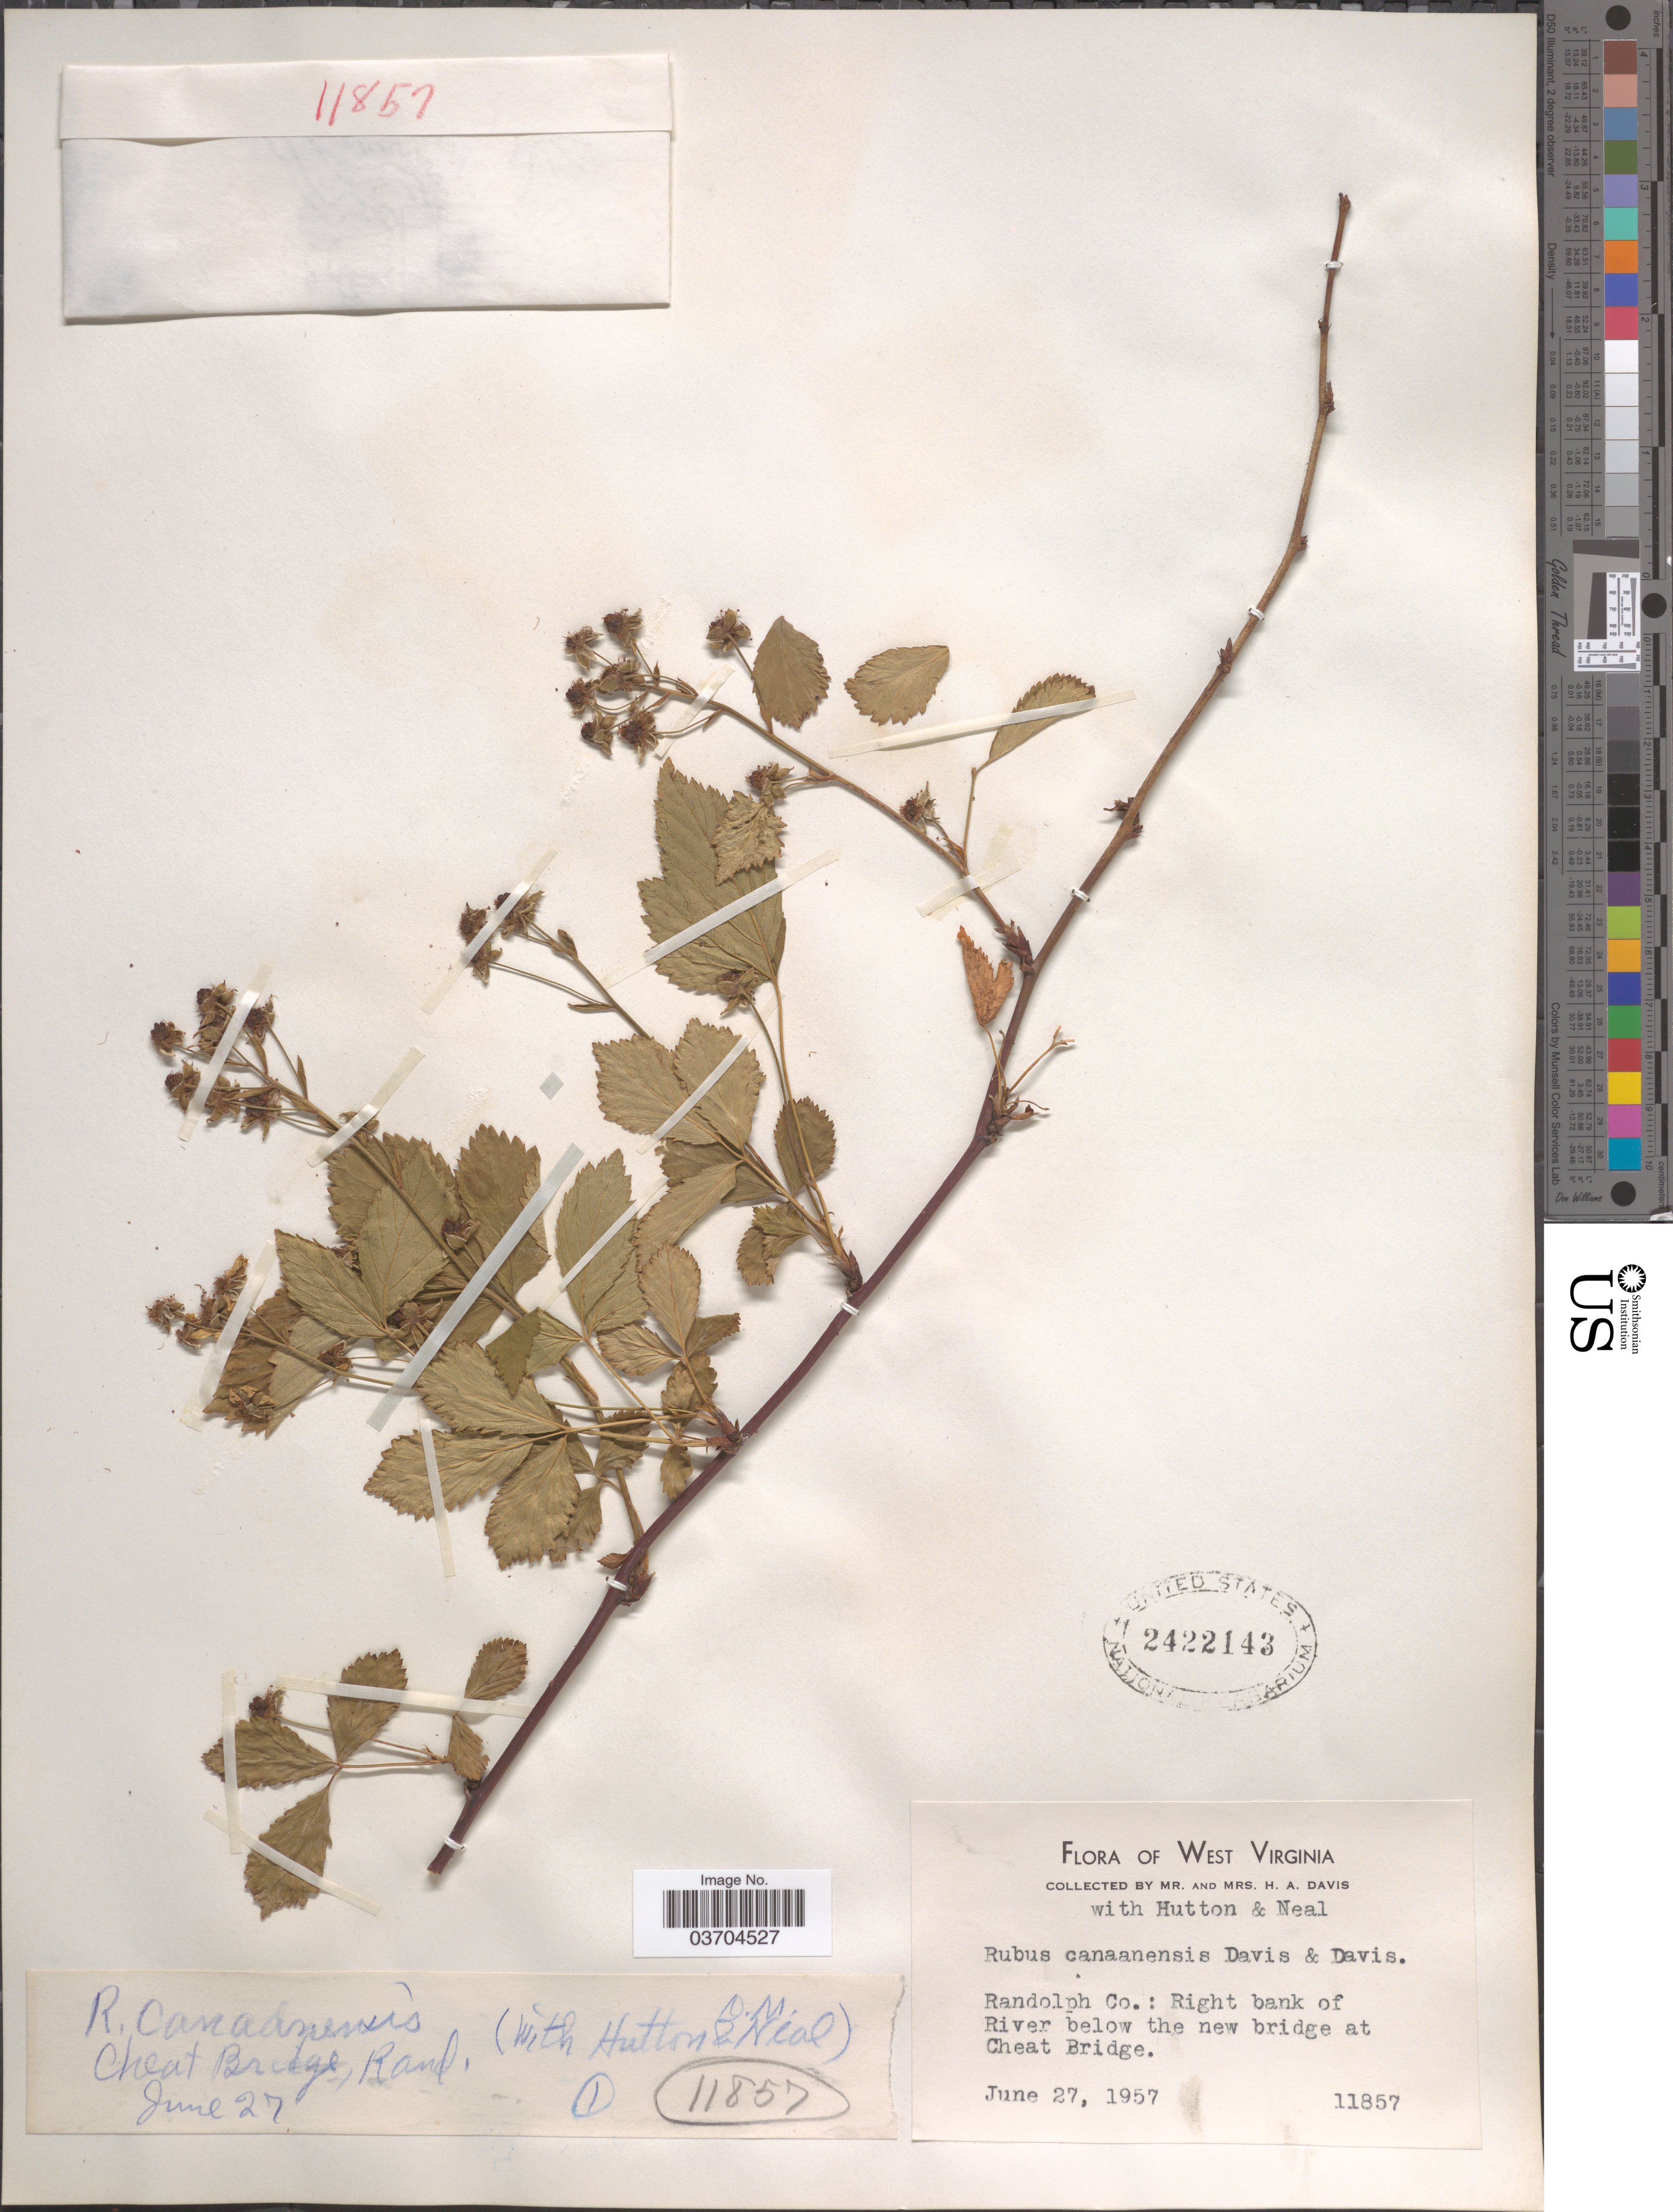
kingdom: Plantae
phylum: Tracheophyta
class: Magnoliopsida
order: Rosales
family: Rosaceae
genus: Rubus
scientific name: Rubus canadensis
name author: L.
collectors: H. Davis, H. Davis, Hutton & O. Neal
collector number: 11857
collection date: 1957-06-27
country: United States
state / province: West Virginia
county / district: Randolph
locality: Randolph Co.: Rt. bank of River below the new bridge at Cheat Bridge.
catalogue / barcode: US 2422143